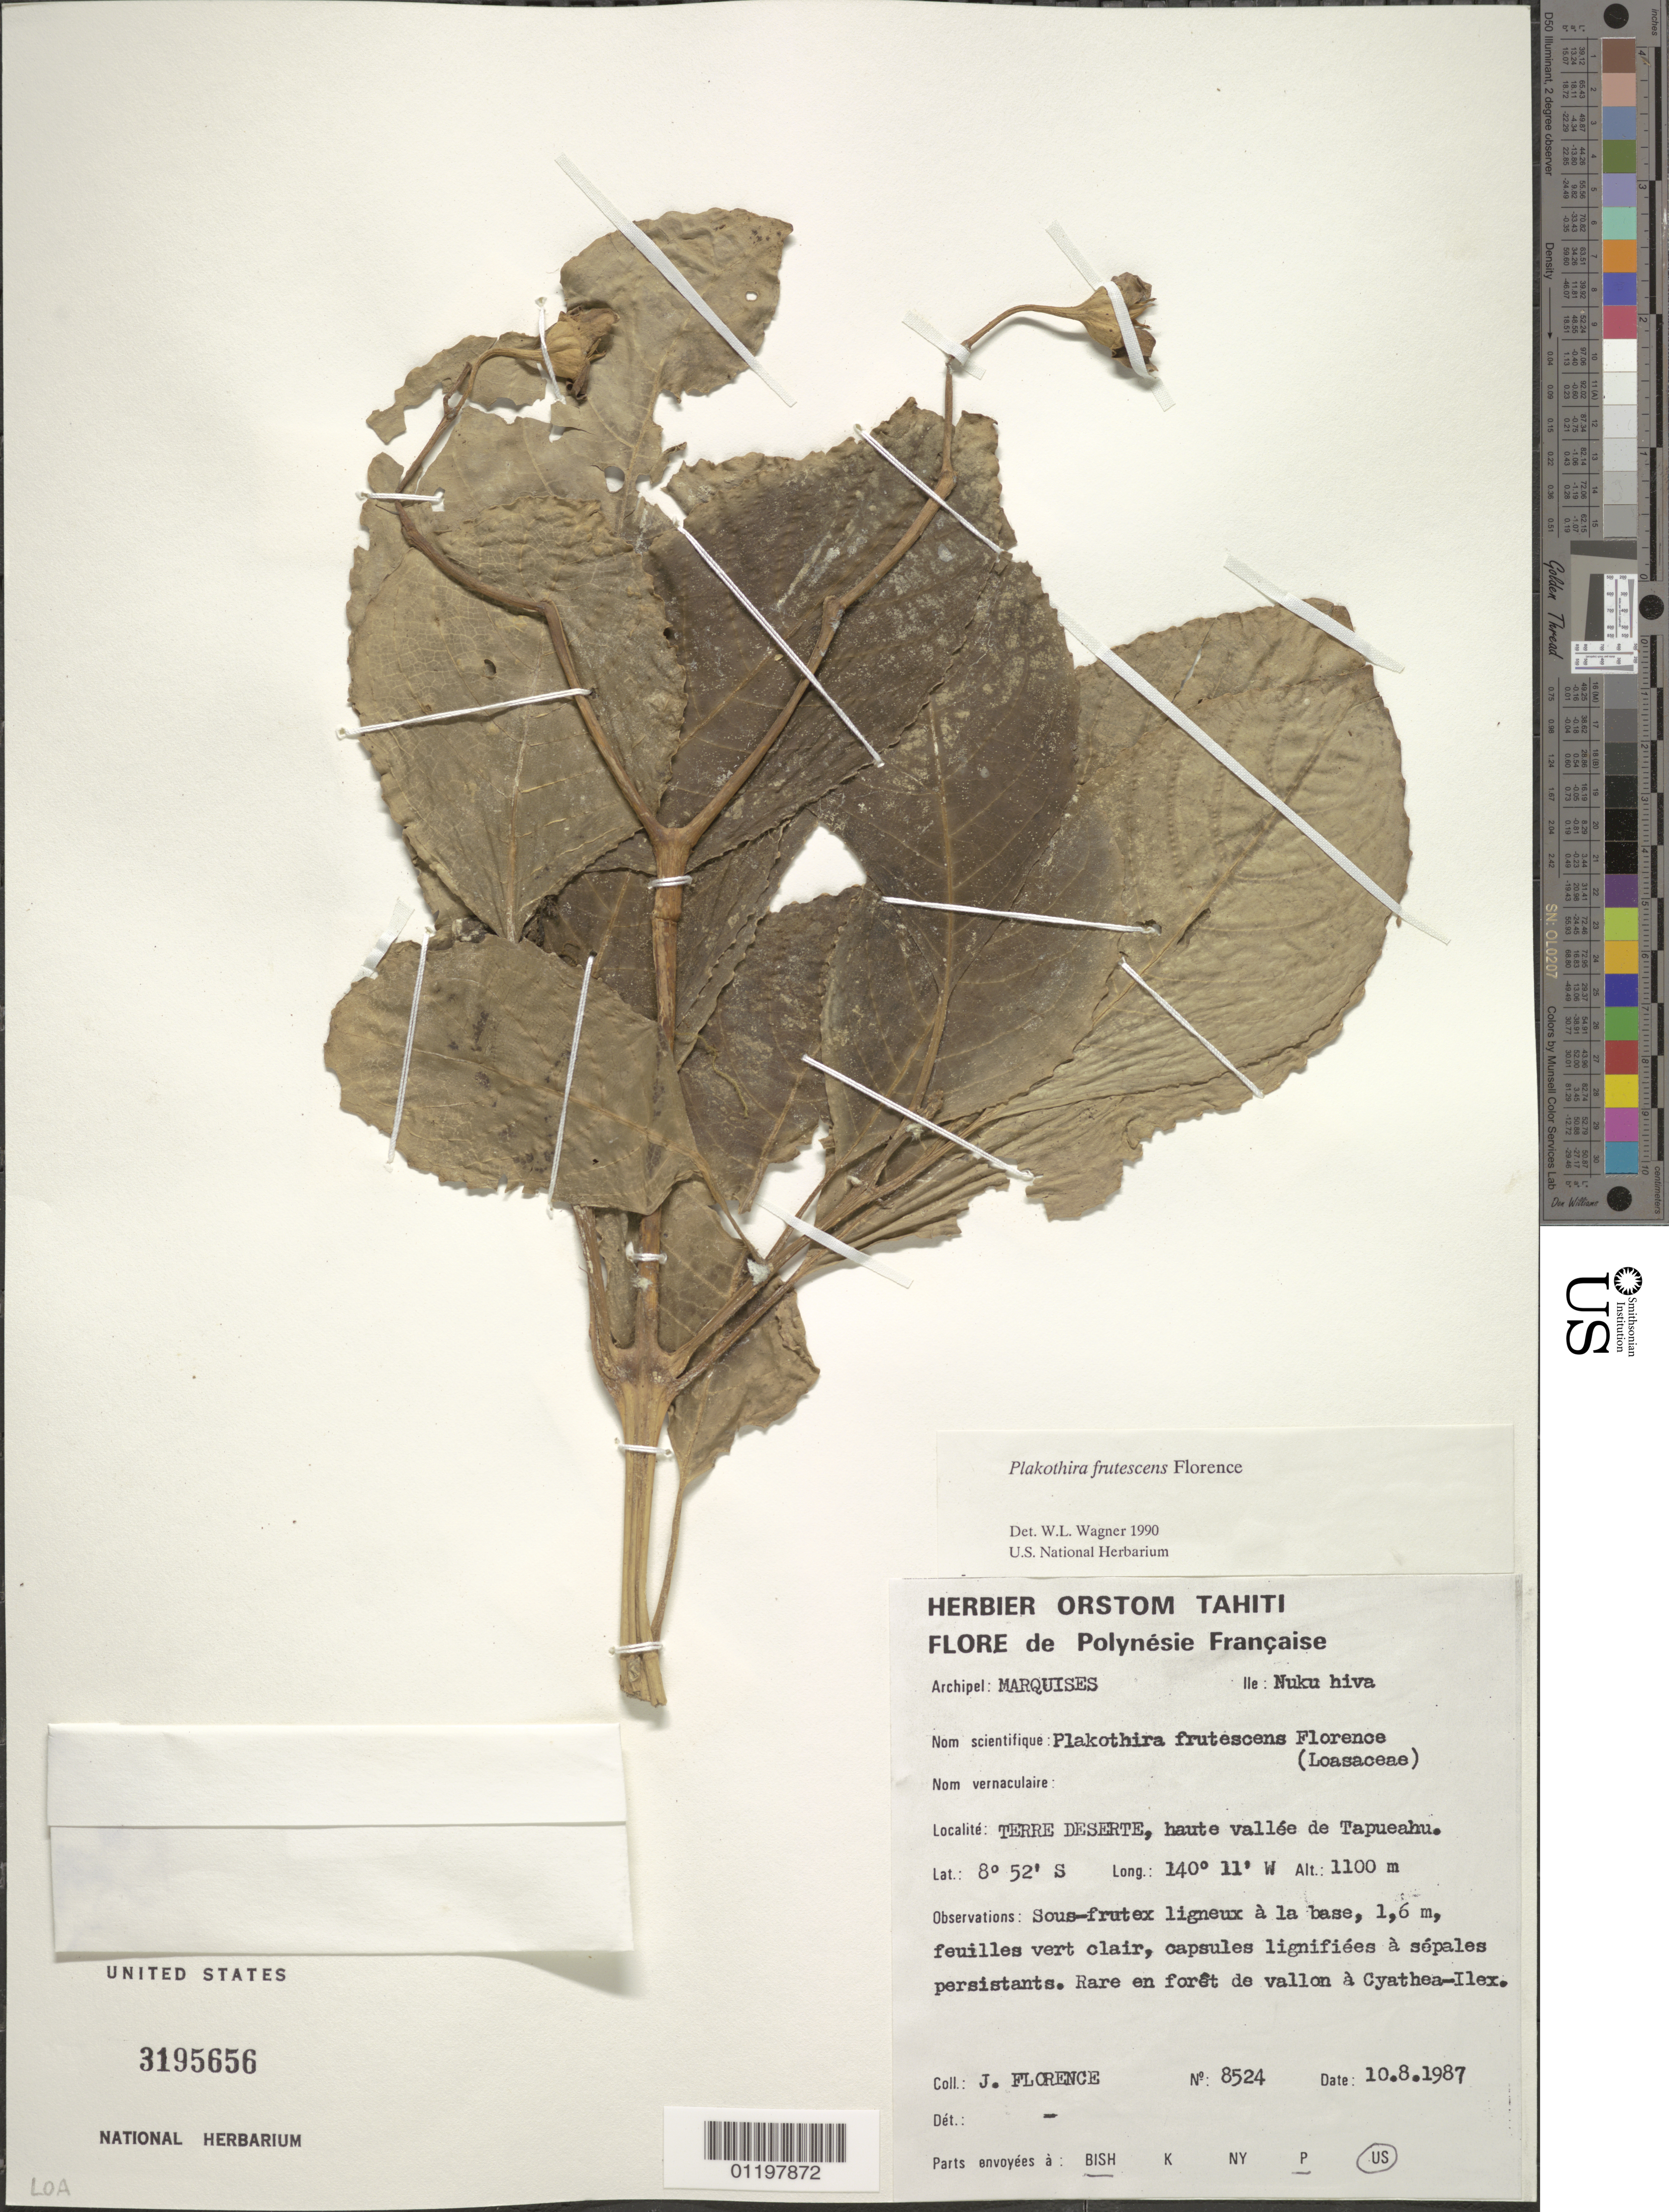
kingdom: Plantae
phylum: Tracheophyta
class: Magnoliopsida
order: Cornales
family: Loasaceae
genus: Plakothira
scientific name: Plakothira frutescens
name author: J. Florence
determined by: Wagner, W. L., (BOT), Smithsonian Institution - National Museum of Natural History (UNITED STATES)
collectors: J. Florence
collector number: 8524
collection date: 1987-08-10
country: French Polynesia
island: Nuku Hiva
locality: Terre Deserte, haute vallée de Tapuehu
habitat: En forêt de vallon à Cyathea-Ilex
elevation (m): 1100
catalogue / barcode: US 3195656